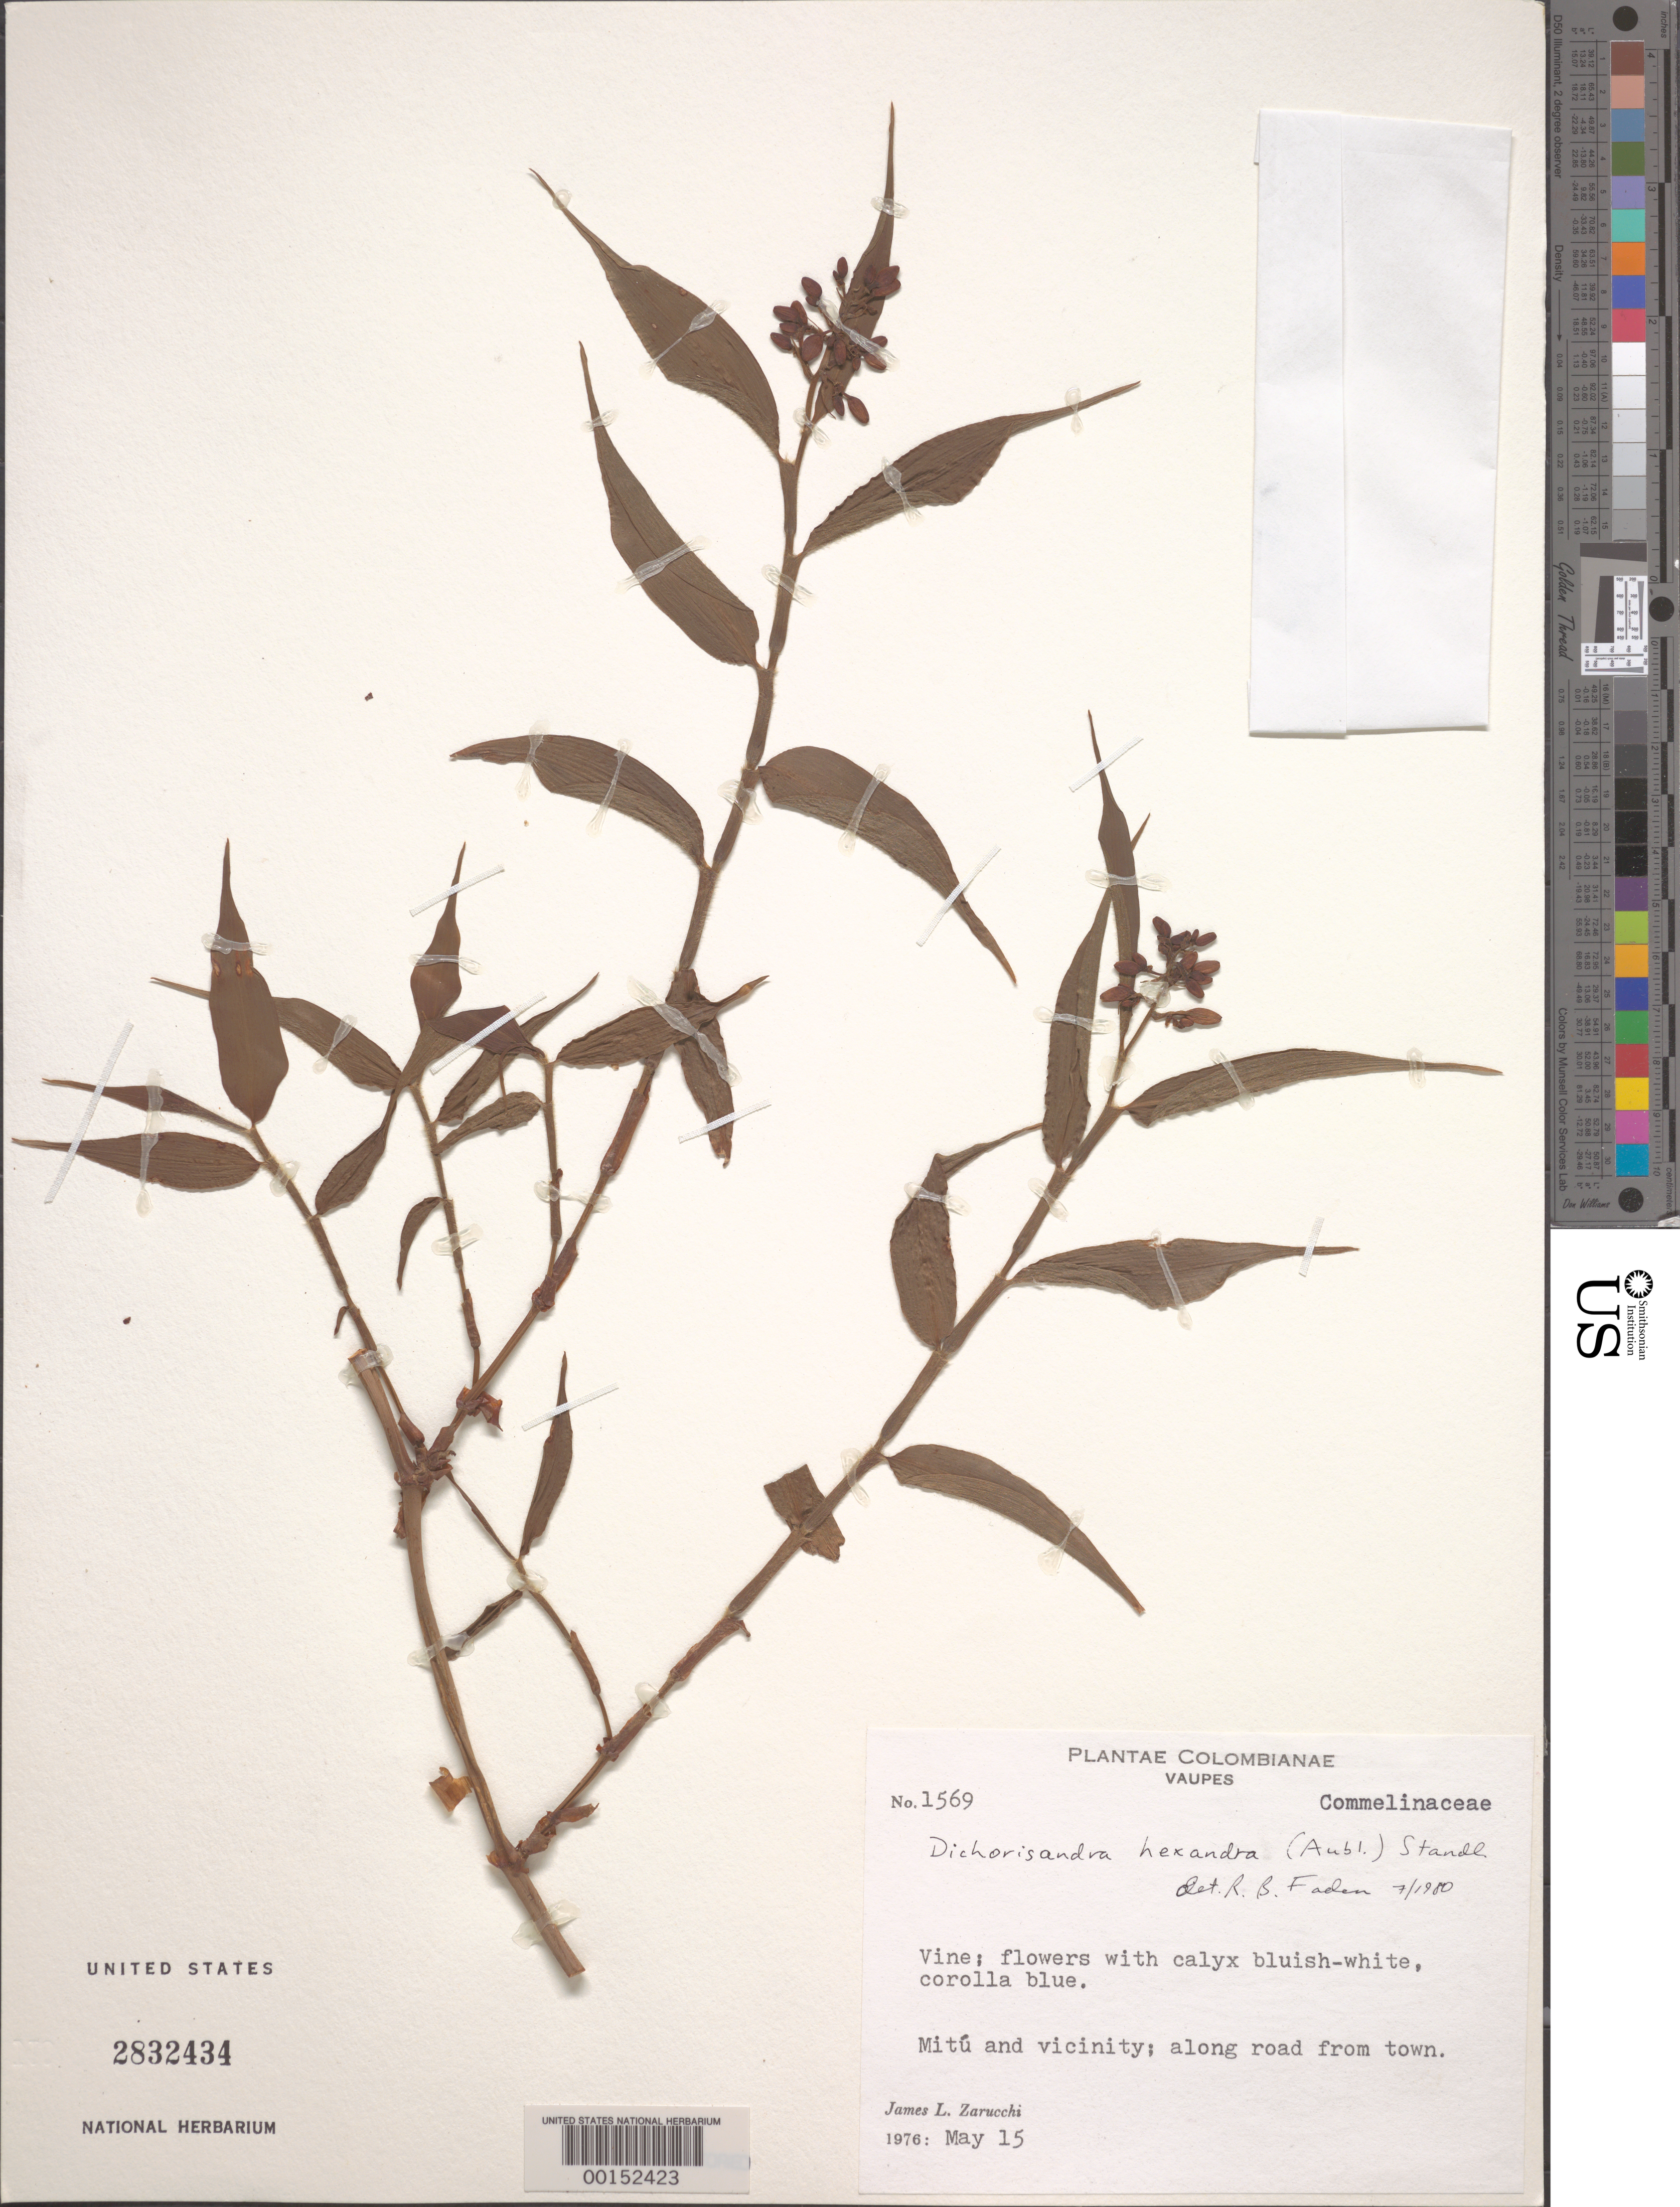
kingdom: Plantae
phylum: Tracheophyta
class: Liliopsida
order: Commelinales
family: Commelinaceae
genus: Dichorisandra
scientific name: Dichorisandra hexandra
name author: (Aubl.) Standl.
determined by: Faden, Robert B., (US), Smithsonian Institution - National Museum of Natural History (UNITED STATES)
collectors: J. L. Zarucchi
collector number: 1569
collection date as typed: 15 May 1976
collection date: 1976-05-15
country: Colombia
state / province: Vaupés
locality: Mitu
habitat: Roadside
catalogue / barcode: US 2832434